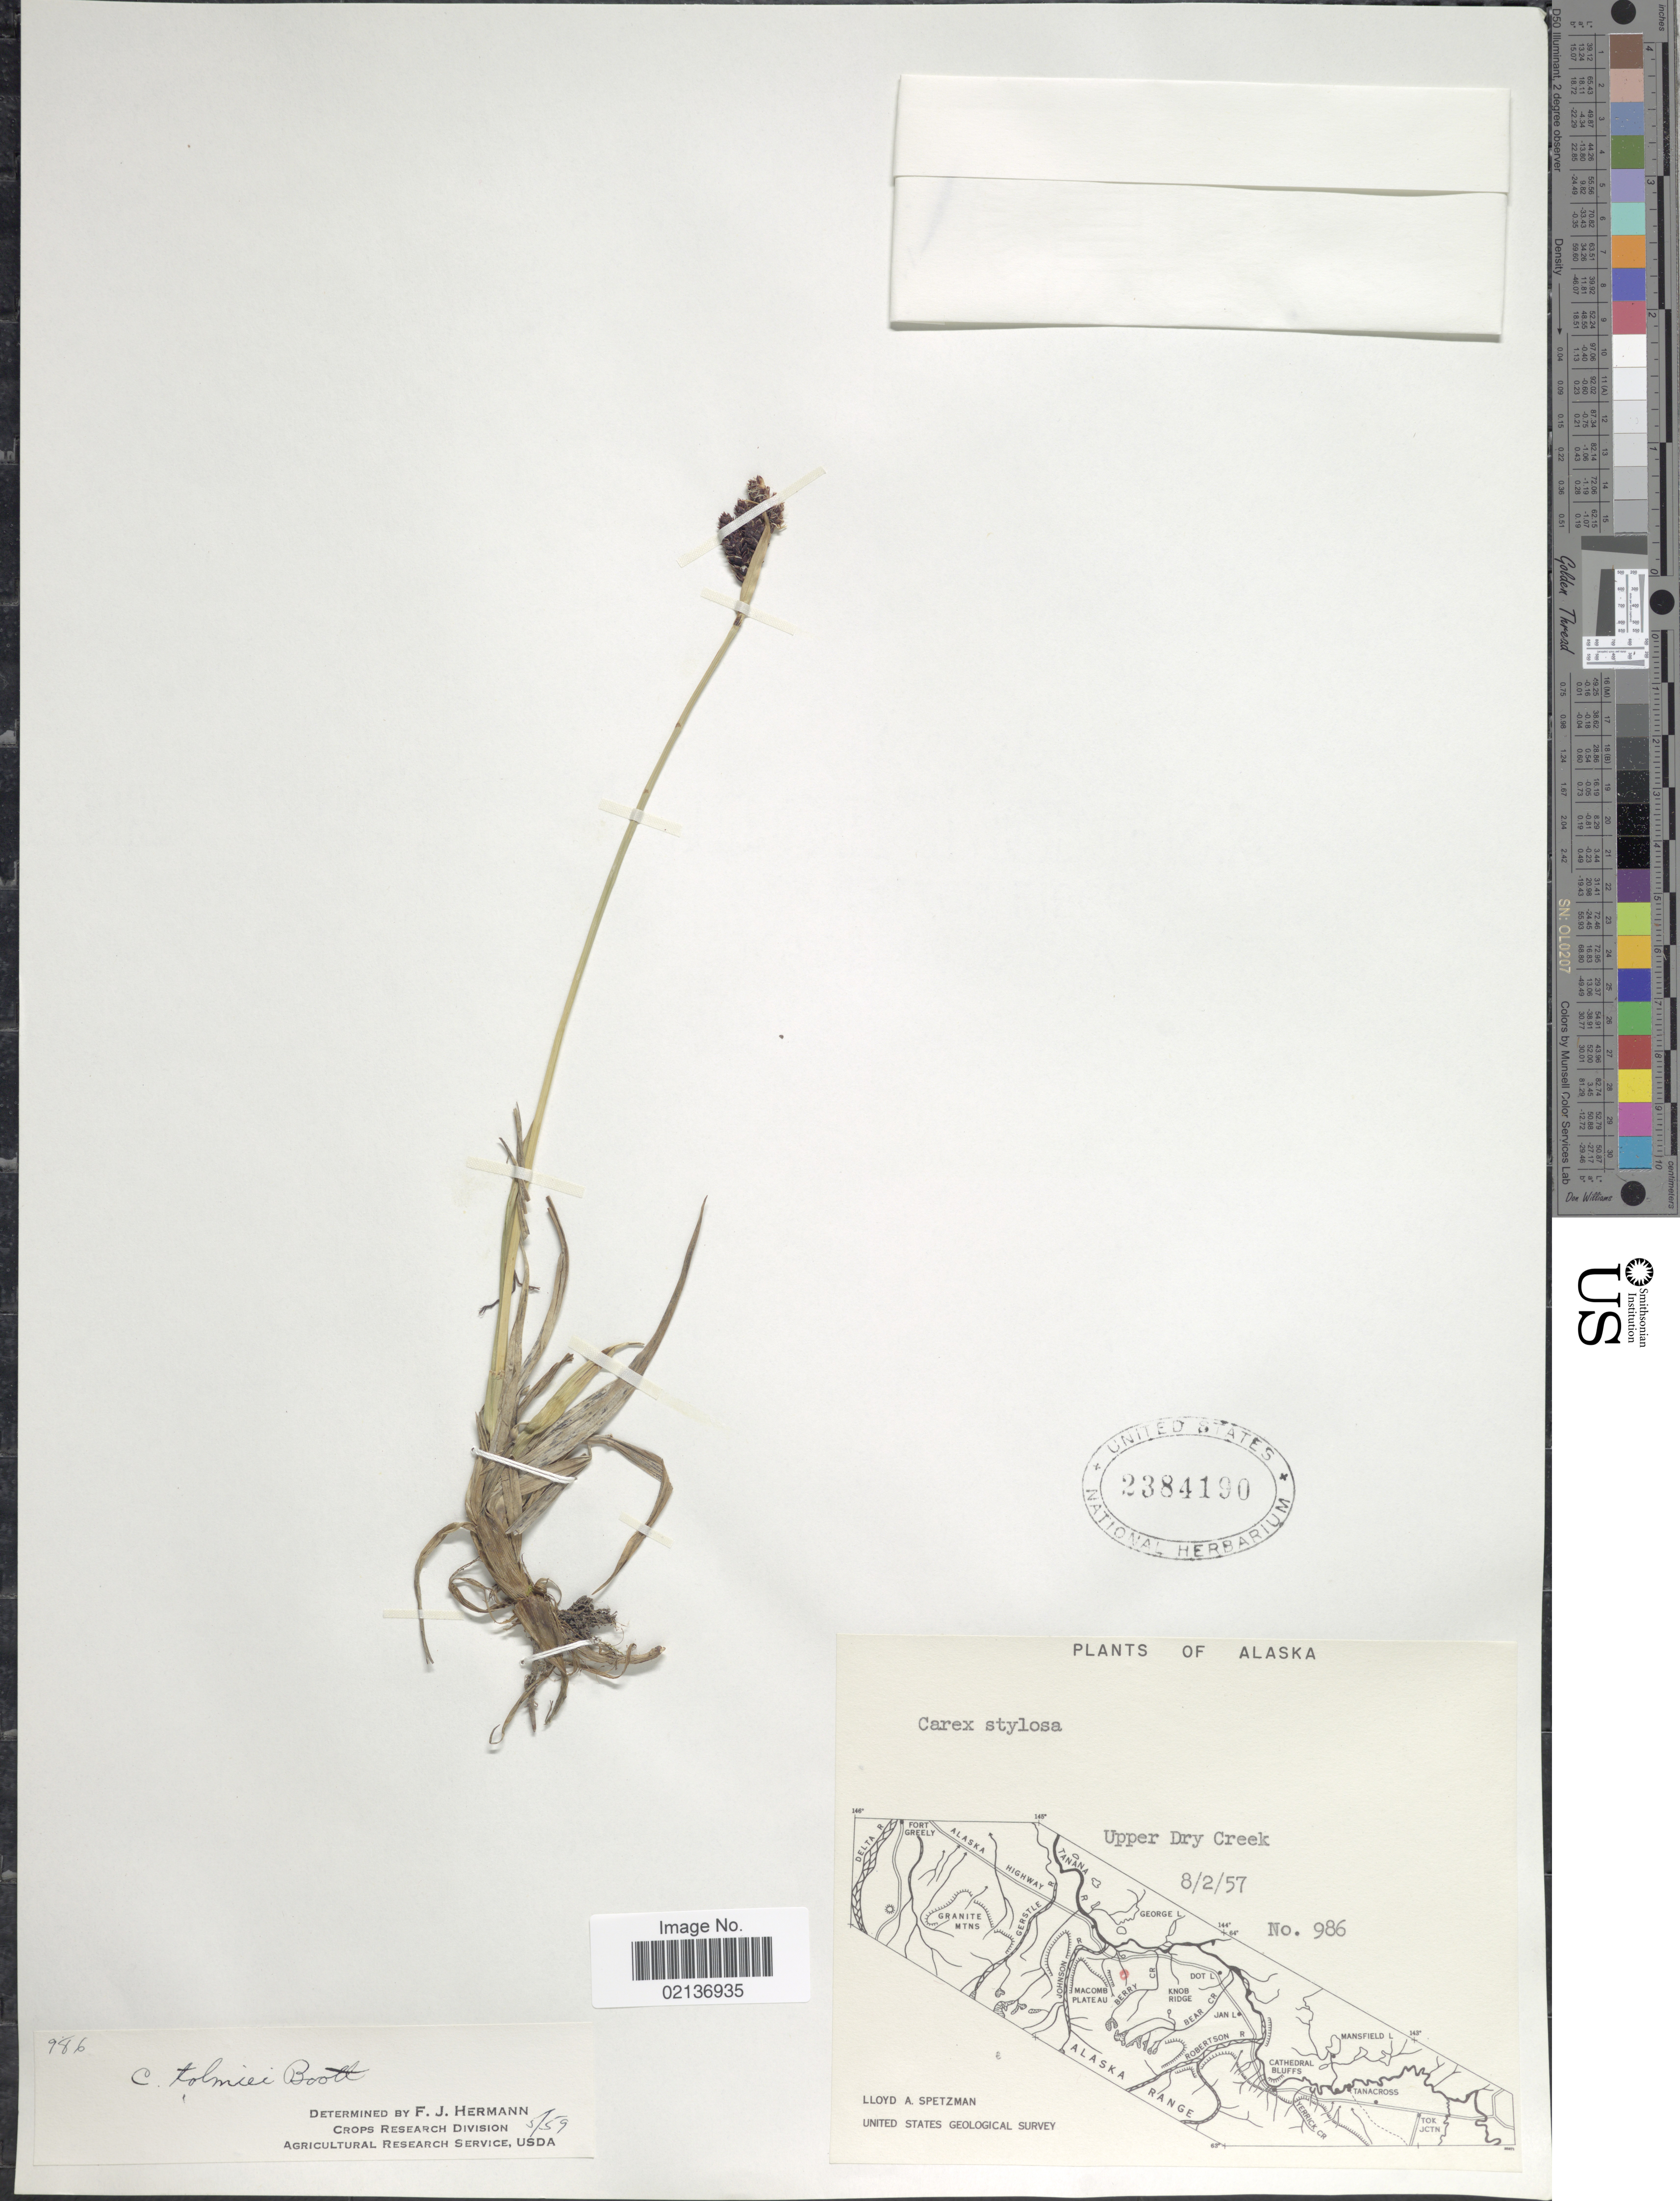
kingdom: Plantae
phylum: Tracheophyta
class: Liliopsida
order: Poales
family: Cyperaceae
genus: Carex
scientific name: Carex spectabilis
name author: Dewey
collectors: L. Spetzman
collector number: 986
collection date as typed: Transcribed d/m/y: 2/8/57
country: United States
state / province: Alaska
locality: Upper Dry Creek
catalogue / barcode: US 2384190